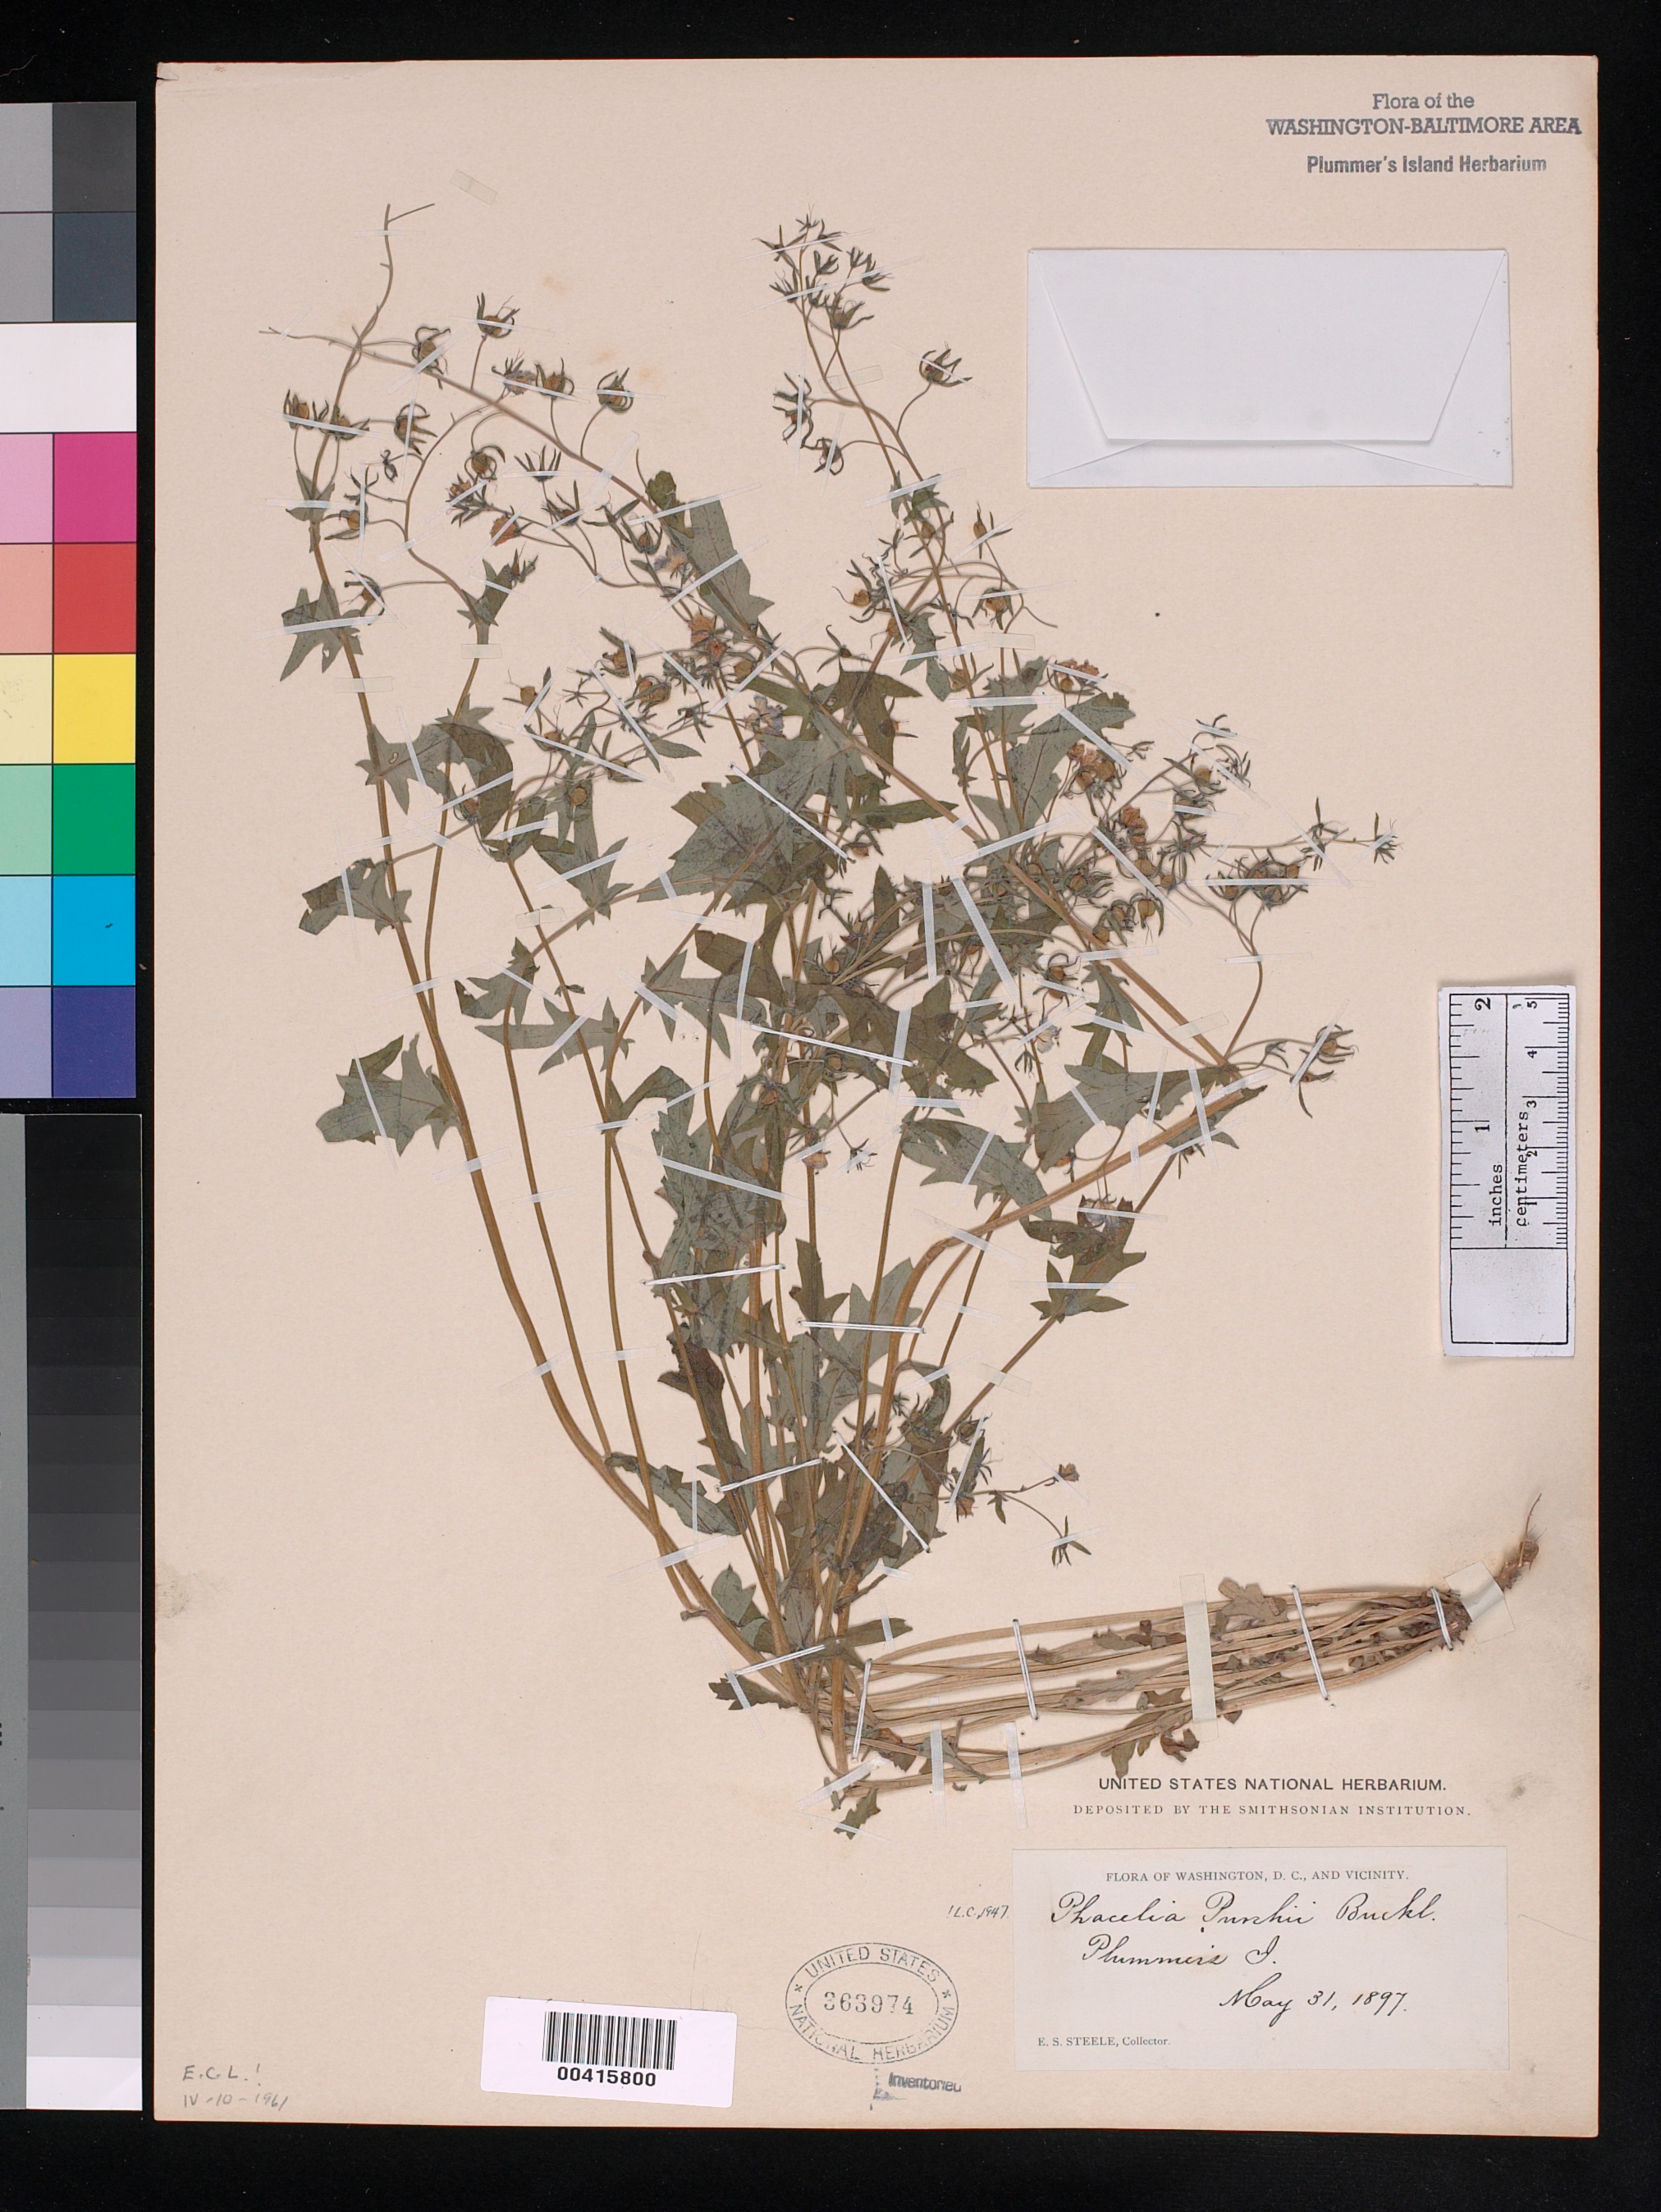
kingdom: Plantae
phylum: Tracheophyta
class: Magnoliopsida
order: Boraginales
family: Hydrophyllaceae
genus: Phacelia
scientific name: Phacelia purshii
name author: Buckley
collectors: E. Steele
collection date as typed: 31 May 1897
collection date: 1897-05-31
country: United States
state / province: Maryland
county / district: Montgomery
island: Plummers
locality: Plummer's Island C. & O. Canal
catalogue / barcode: US 363974